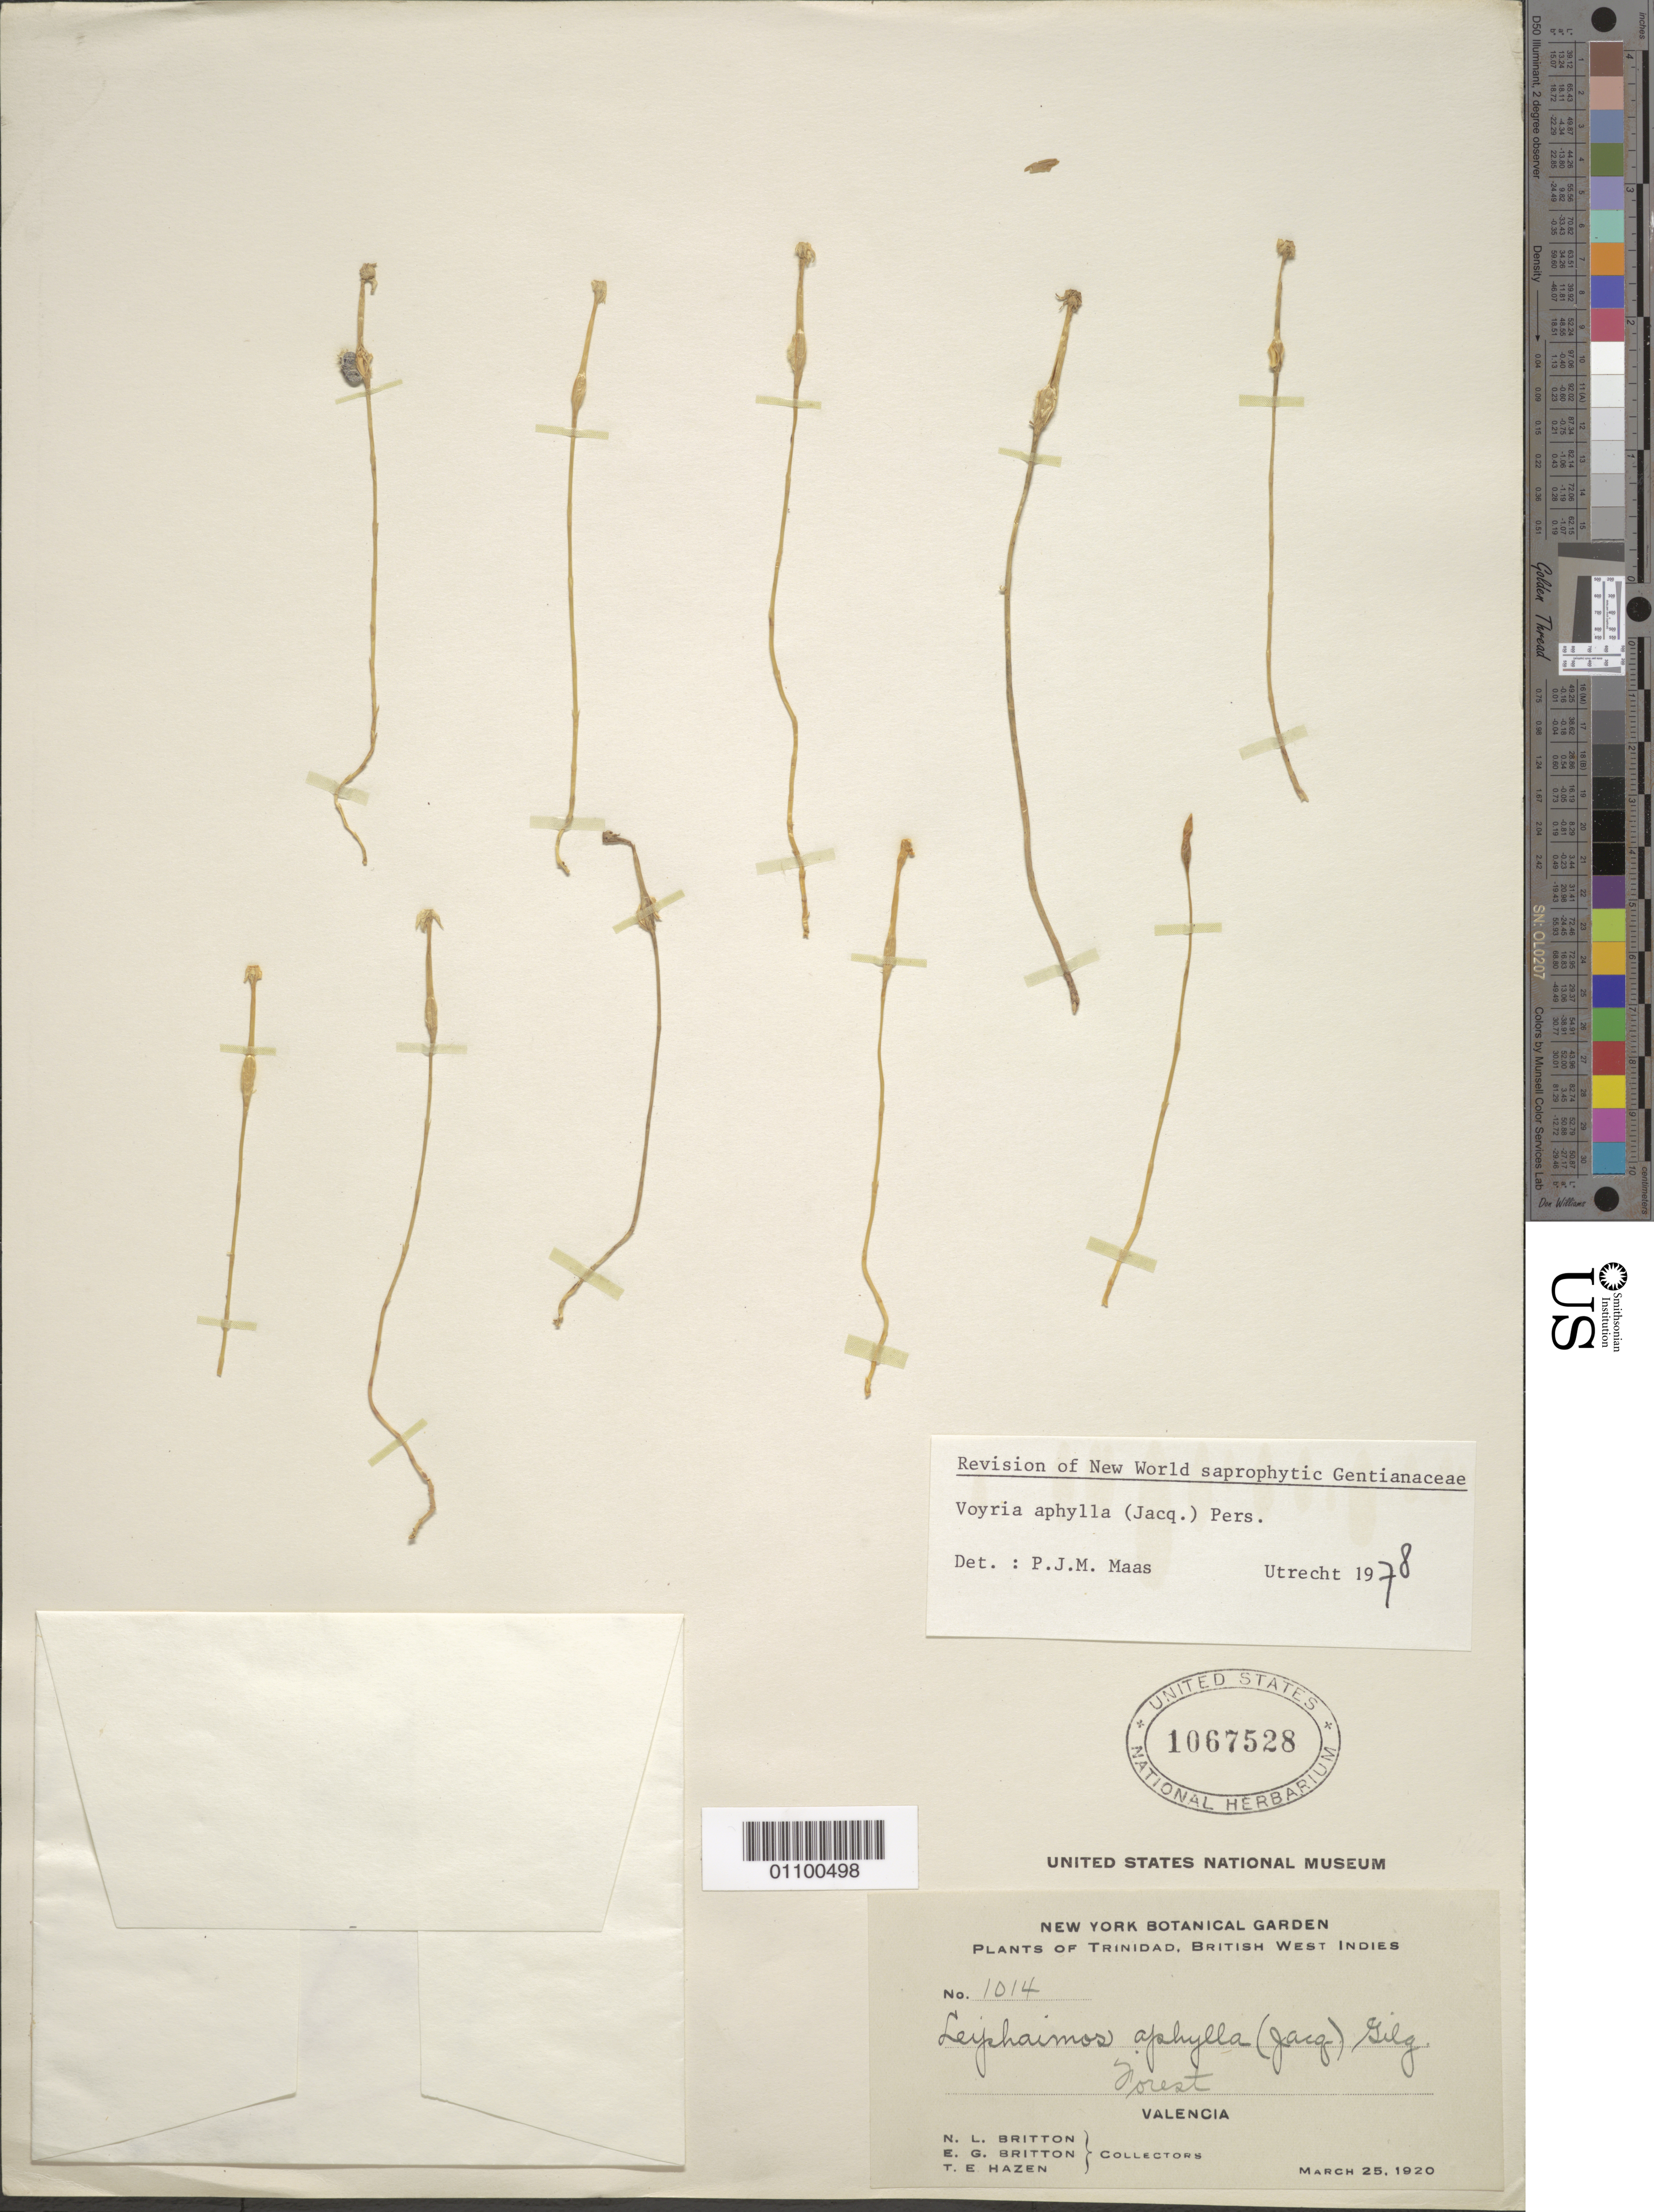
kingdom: Plantae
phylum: Tracheophyta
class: Magnoliopsida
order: Gentianales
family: Gentianaceae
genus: Voyria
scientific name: Voyria aphylla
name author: (Jacq.) Pers.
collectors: N. Britton, E. G. Britton & T. E. Hazen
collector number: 1014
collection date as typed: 25 Mar 1920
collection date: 1920-03-25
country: Trinidad and Tobago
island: Trinidad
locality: Valencia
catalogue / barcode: US 1067528